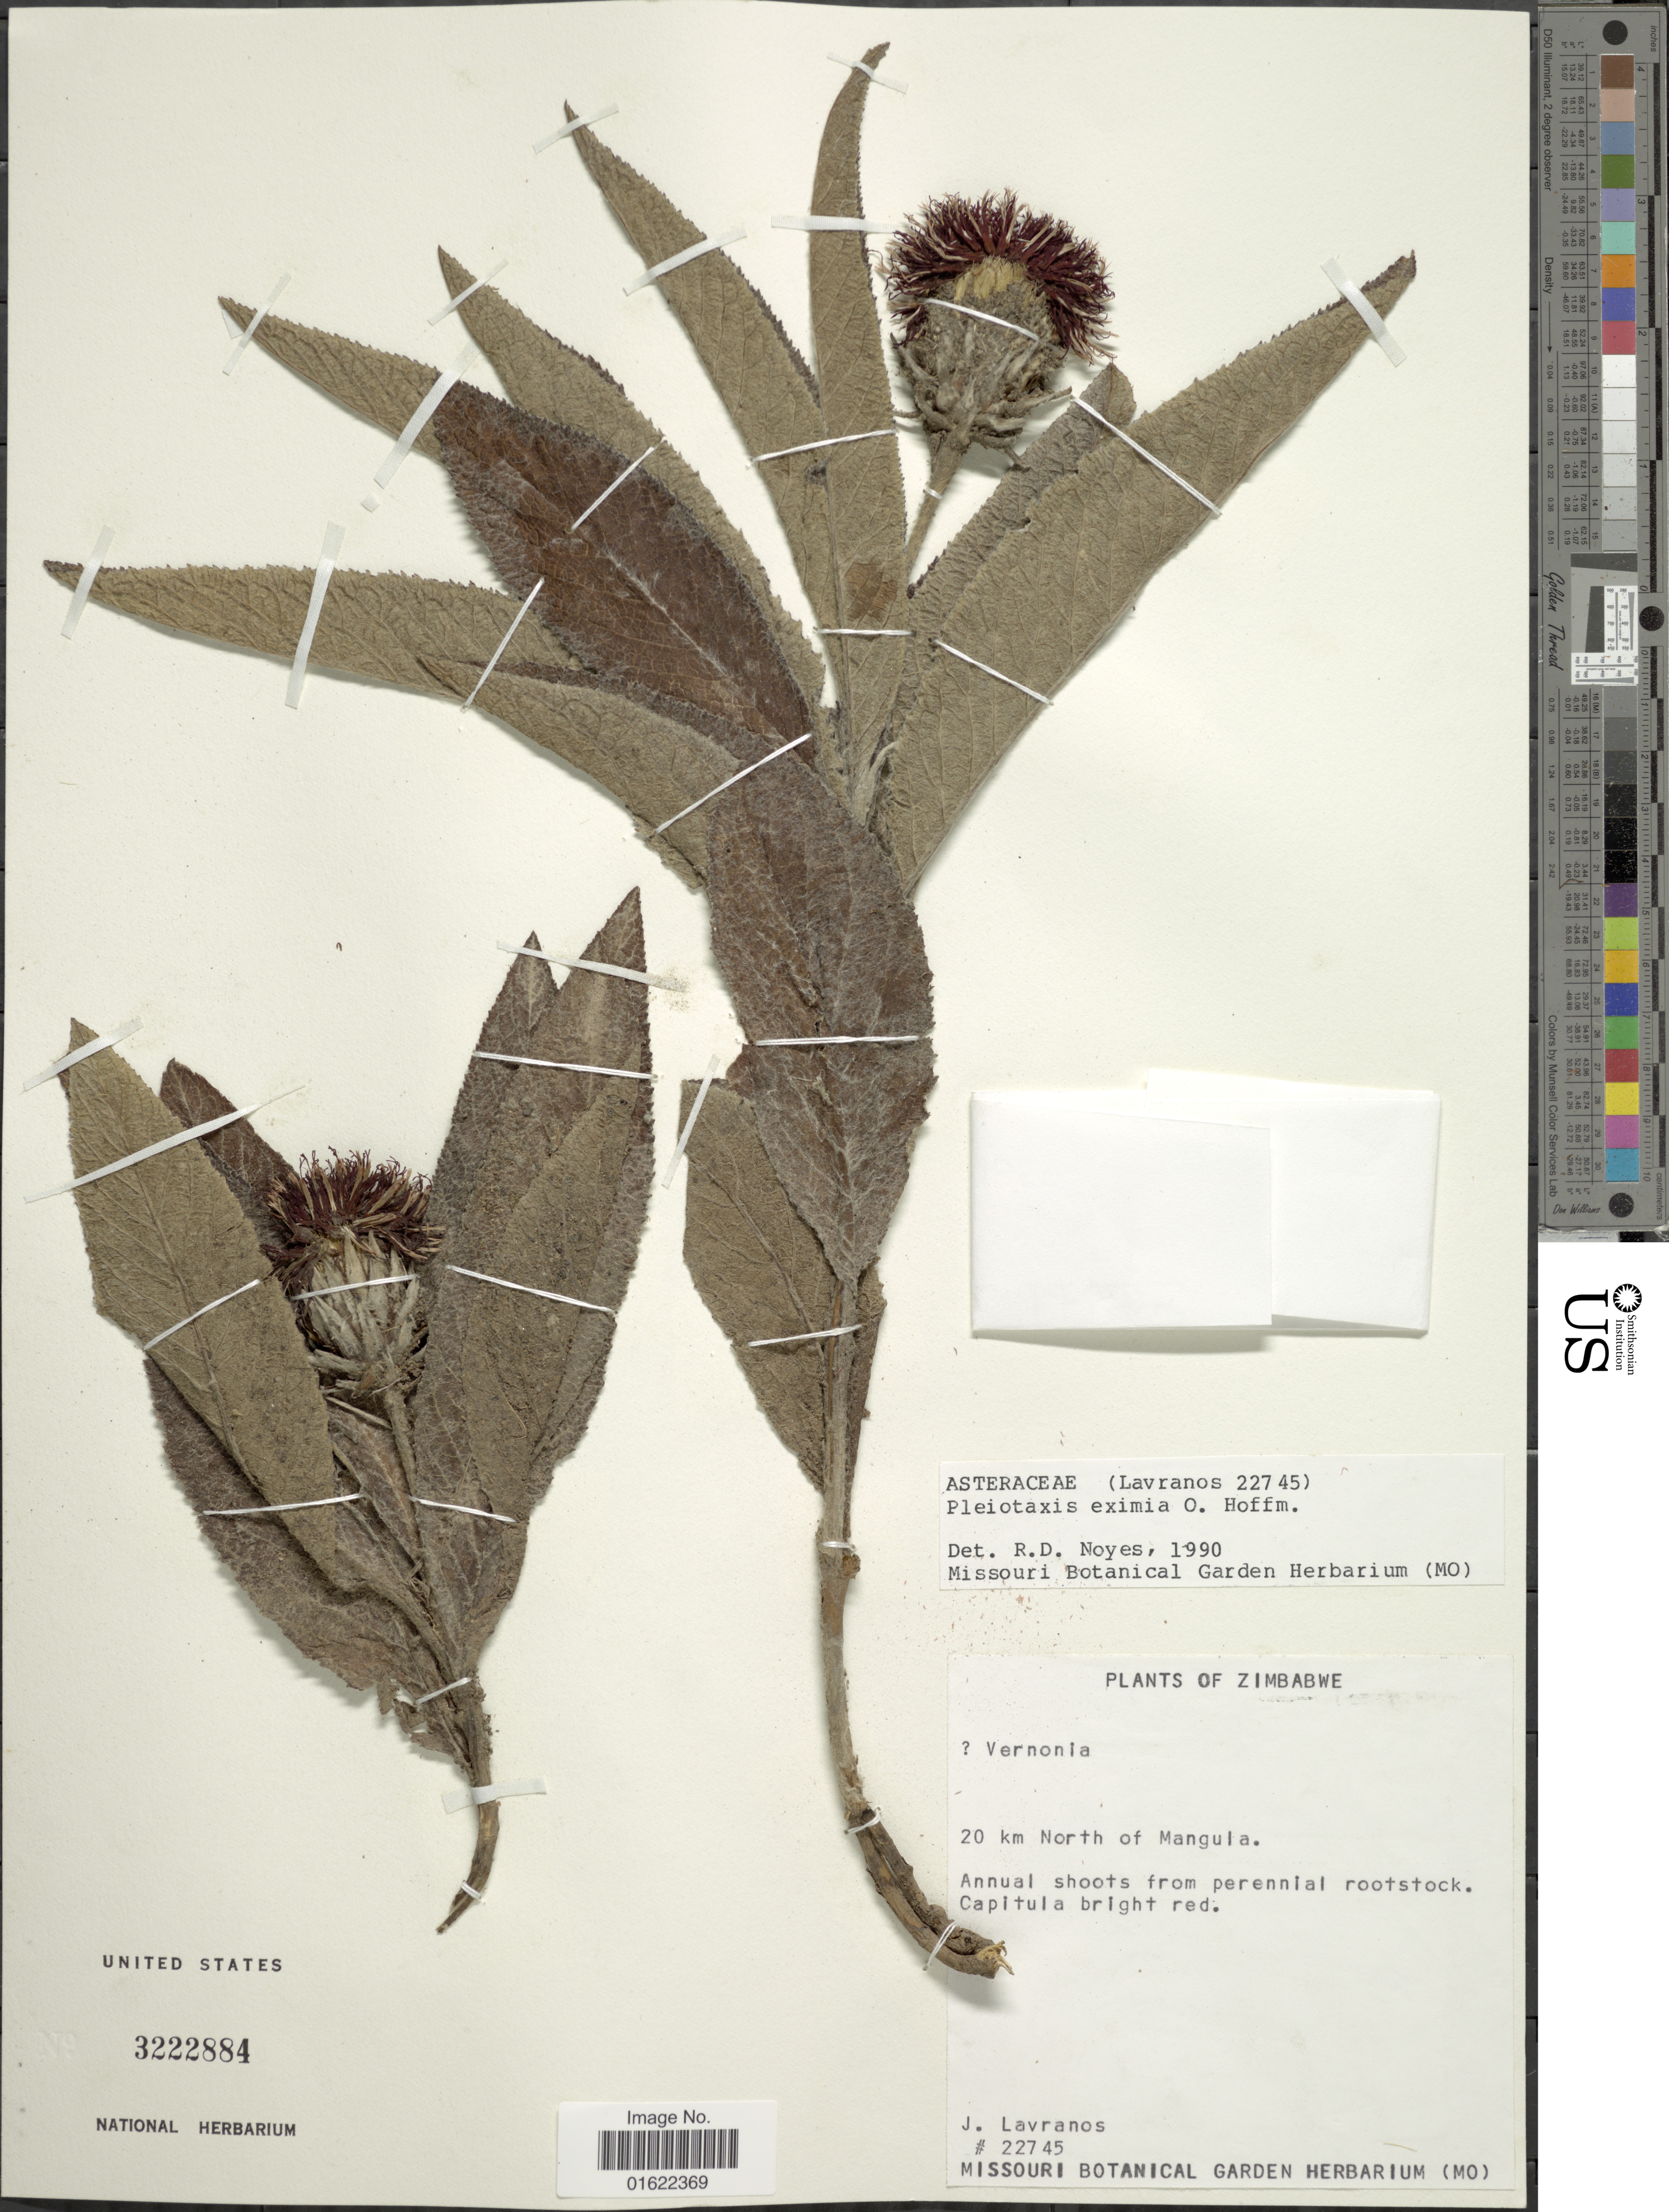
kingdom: Plantae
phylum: Tracheophyta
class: Magnoliopsida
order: Asterales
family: Asteraceae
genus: Pleiotaxis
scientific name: Pleiotaxis eximia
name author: O. Hoffm.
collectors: J. Lavranos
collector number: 22745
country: Zimbabwe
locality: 20 km North of Mangula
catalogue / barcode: US 3222884